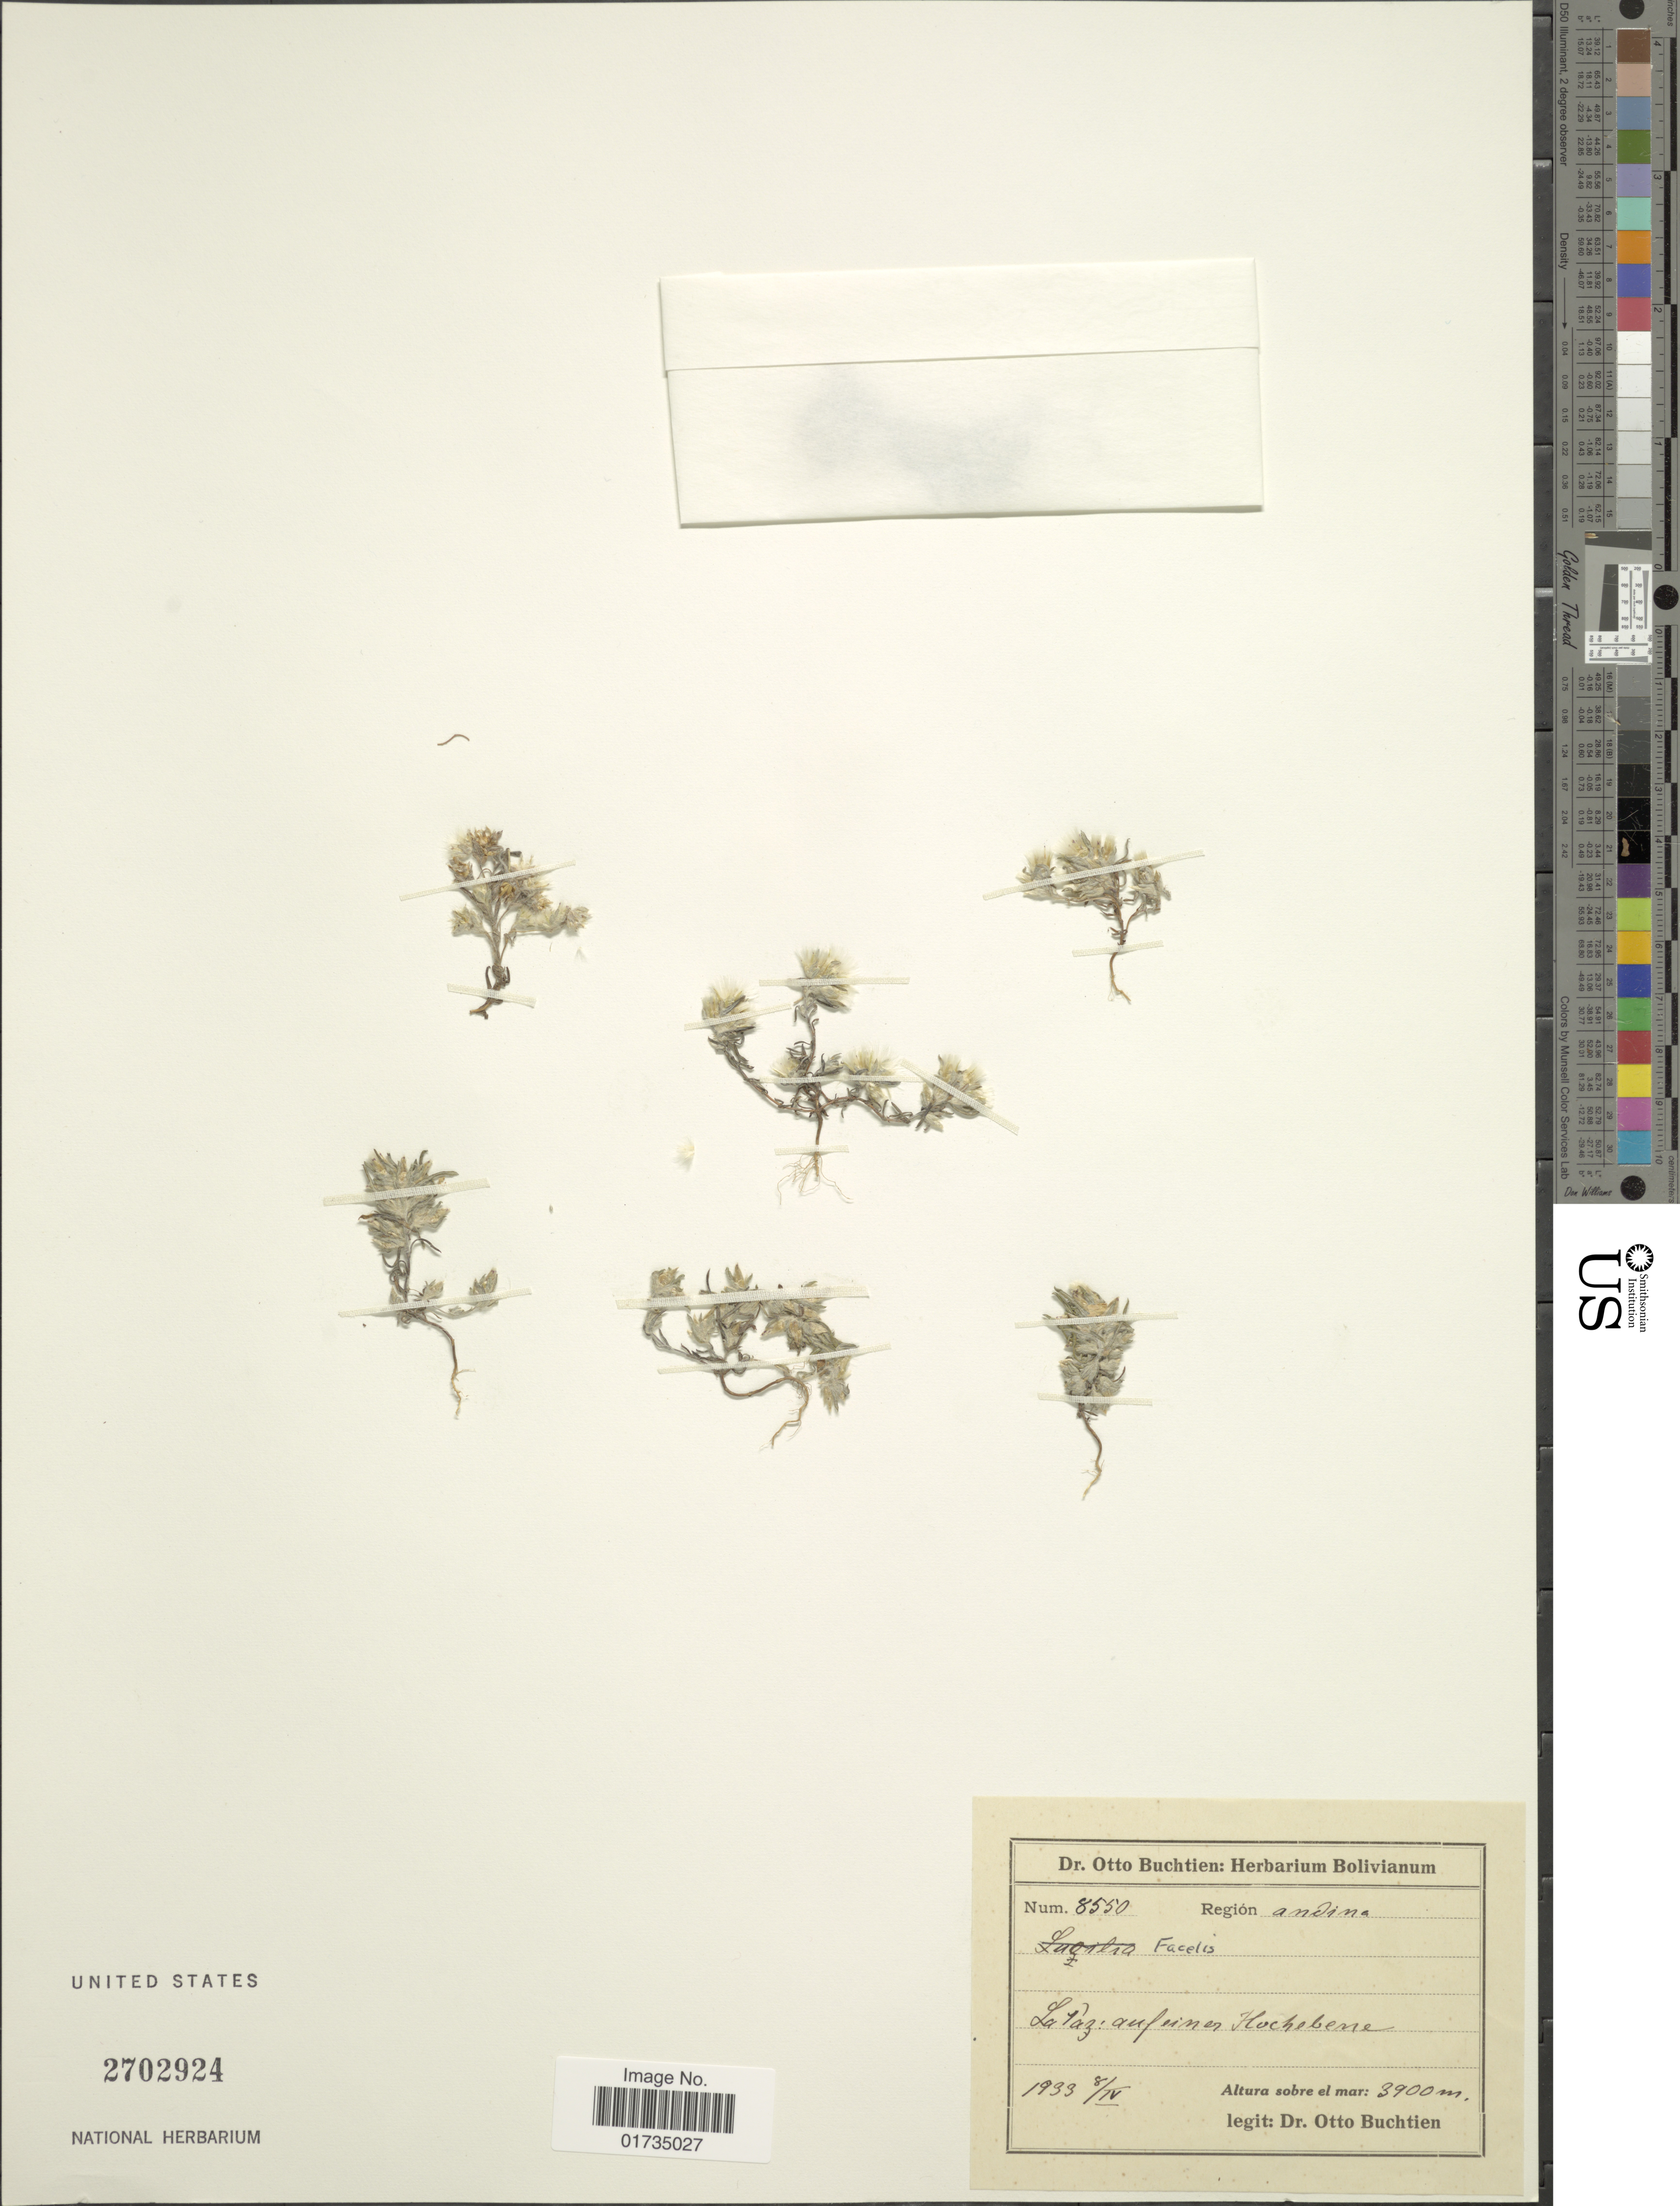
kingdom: Plantae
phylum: Tracheophyta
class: Magnoliopsida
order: Asterales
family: Asteraceae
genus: Facelis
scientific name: Facelis sp.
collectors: O. Buchtien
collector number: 8550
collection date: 1933-04-08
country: Bolivia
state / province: La Paz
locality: Bolivianum. Region anidina. La Paz: aufeiner hochebene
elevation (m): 3900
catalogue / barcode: US 2702924